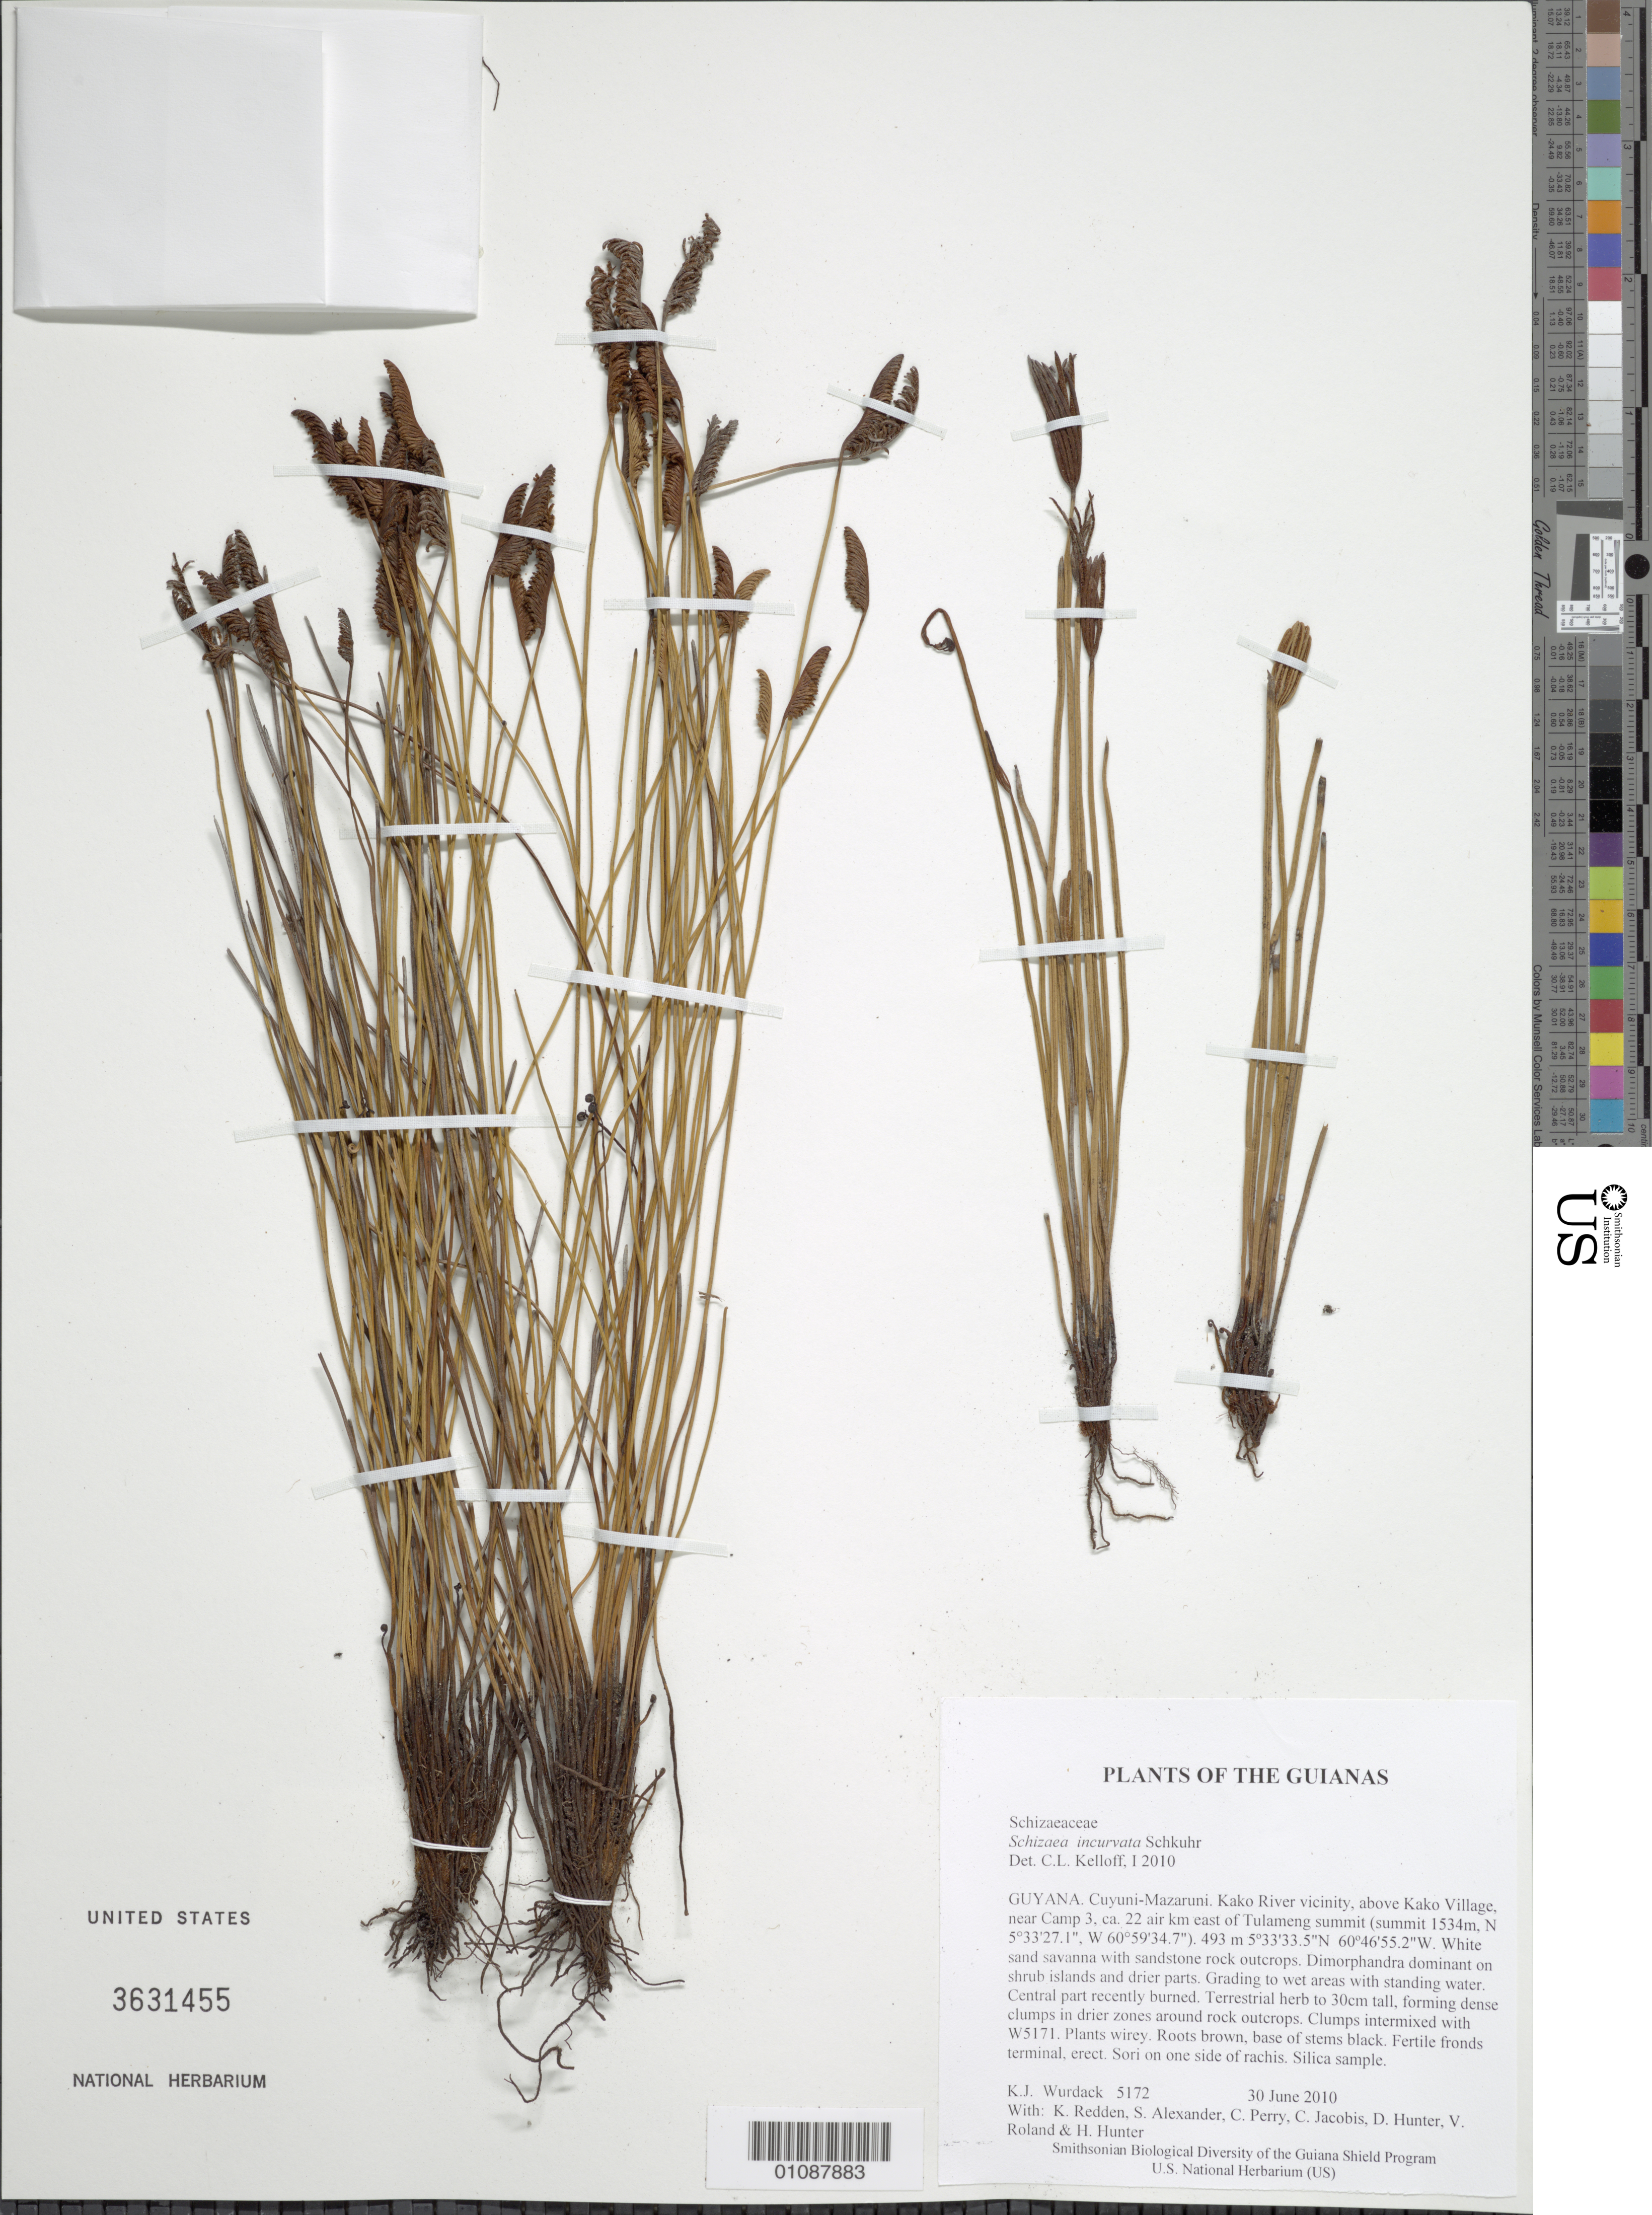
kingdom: Plantae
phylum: Tracheophyta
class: Polypodiopsida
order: Schizaeales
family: Schizaeaceae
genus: Schizaea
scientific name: Schizaea incurvata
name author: Schkuhr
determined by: Kelloff, Carol L., (US), Smithsonian Institution - National Museum of Natural History (UNITED STATES)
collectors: K. Wurdack, K. M. Redden, S. N. Alexander, C. Perry, C. Jacobis, D. Hunter, V. Roland & H. Hunter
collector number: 5172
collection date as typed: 30 June 2010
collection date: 2010-06-30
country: Guyana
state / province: Cuyuni-Mazaruni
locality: Kako River vicinity, above Kako Village, near Camp 3, ca. 22 air km east of Tulameng summit (summit 1534m, N 5°33'27.1", W 60°59'34.7")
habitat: White sand savanna with sandstone rock outcrops. Dimorphandra dominant on shrub islands and drier parts. Grading to wet areas with standing water. Central part recently burned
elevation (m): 493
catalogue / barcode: US 3631455